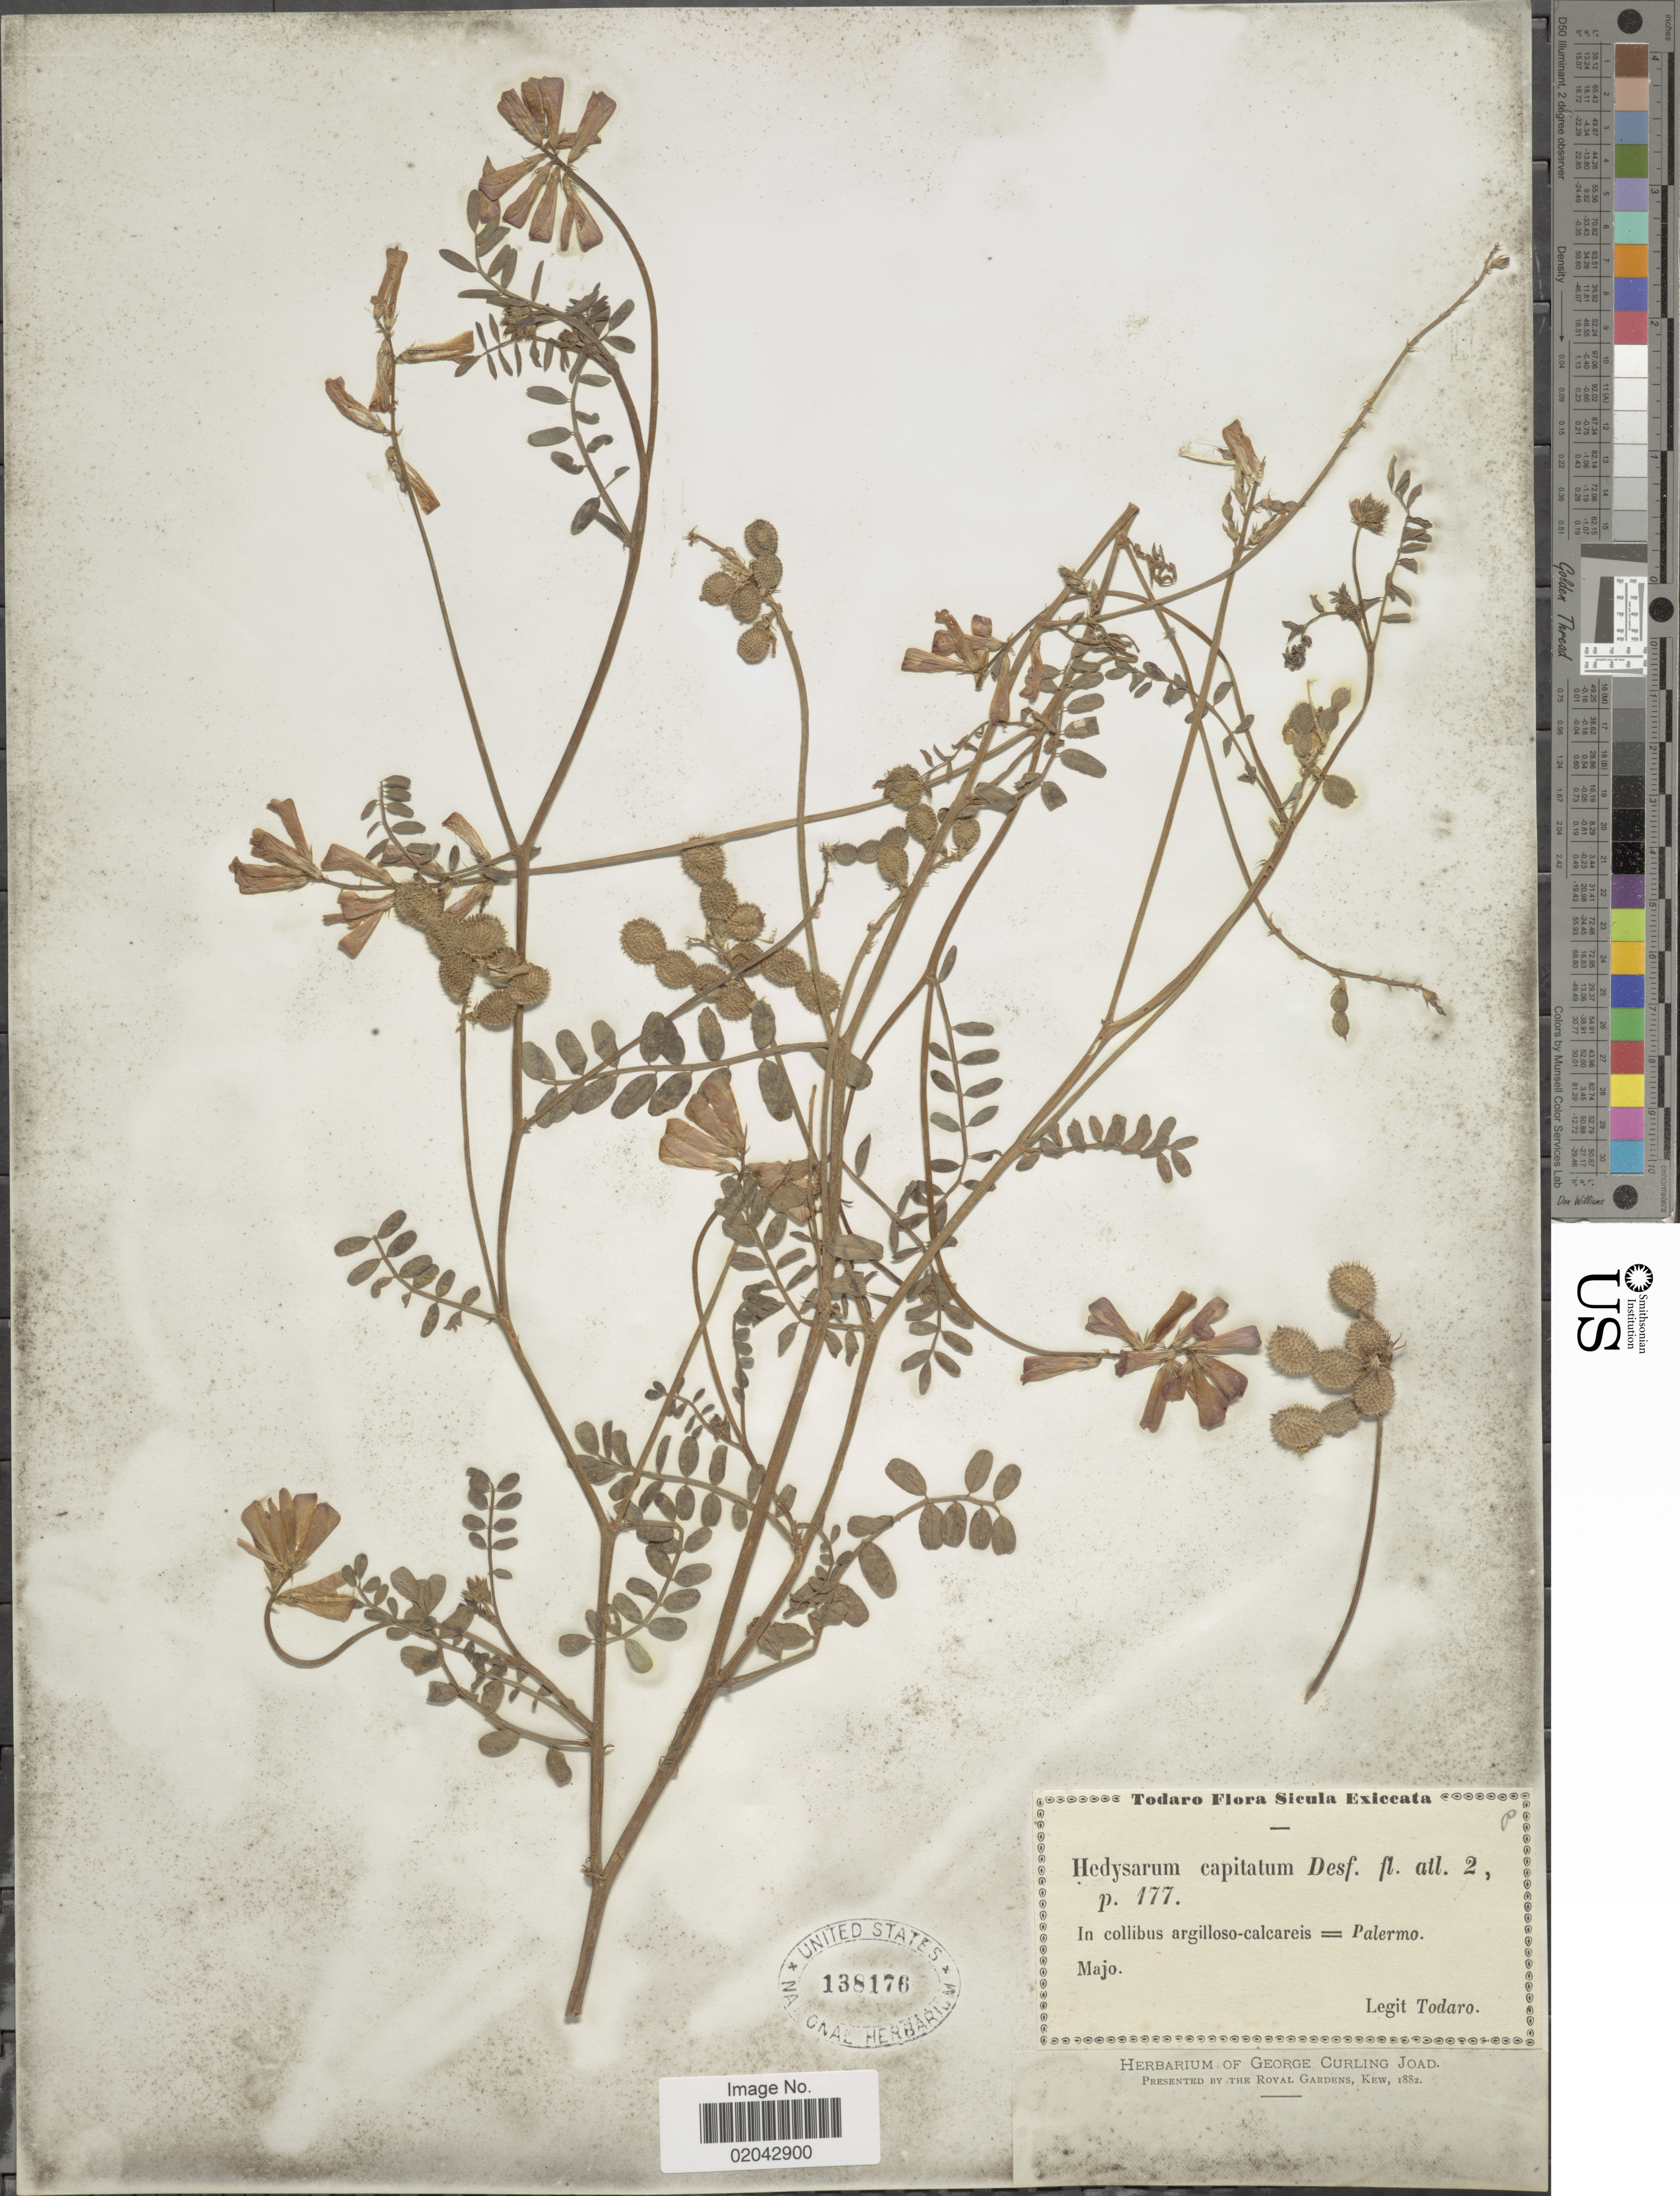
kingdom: Plantae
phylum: Tracheophyta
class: Magnoliopsida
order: Fabales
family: Fabaceae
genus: Hedysarum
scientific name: Hedysarum capitatum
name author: Burm. f.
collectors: Todaro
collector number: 177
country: Italy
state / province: Siciliana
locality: Todaro Sicula, in collibus argillos-calcareis, Palermo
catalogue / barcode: US 138176